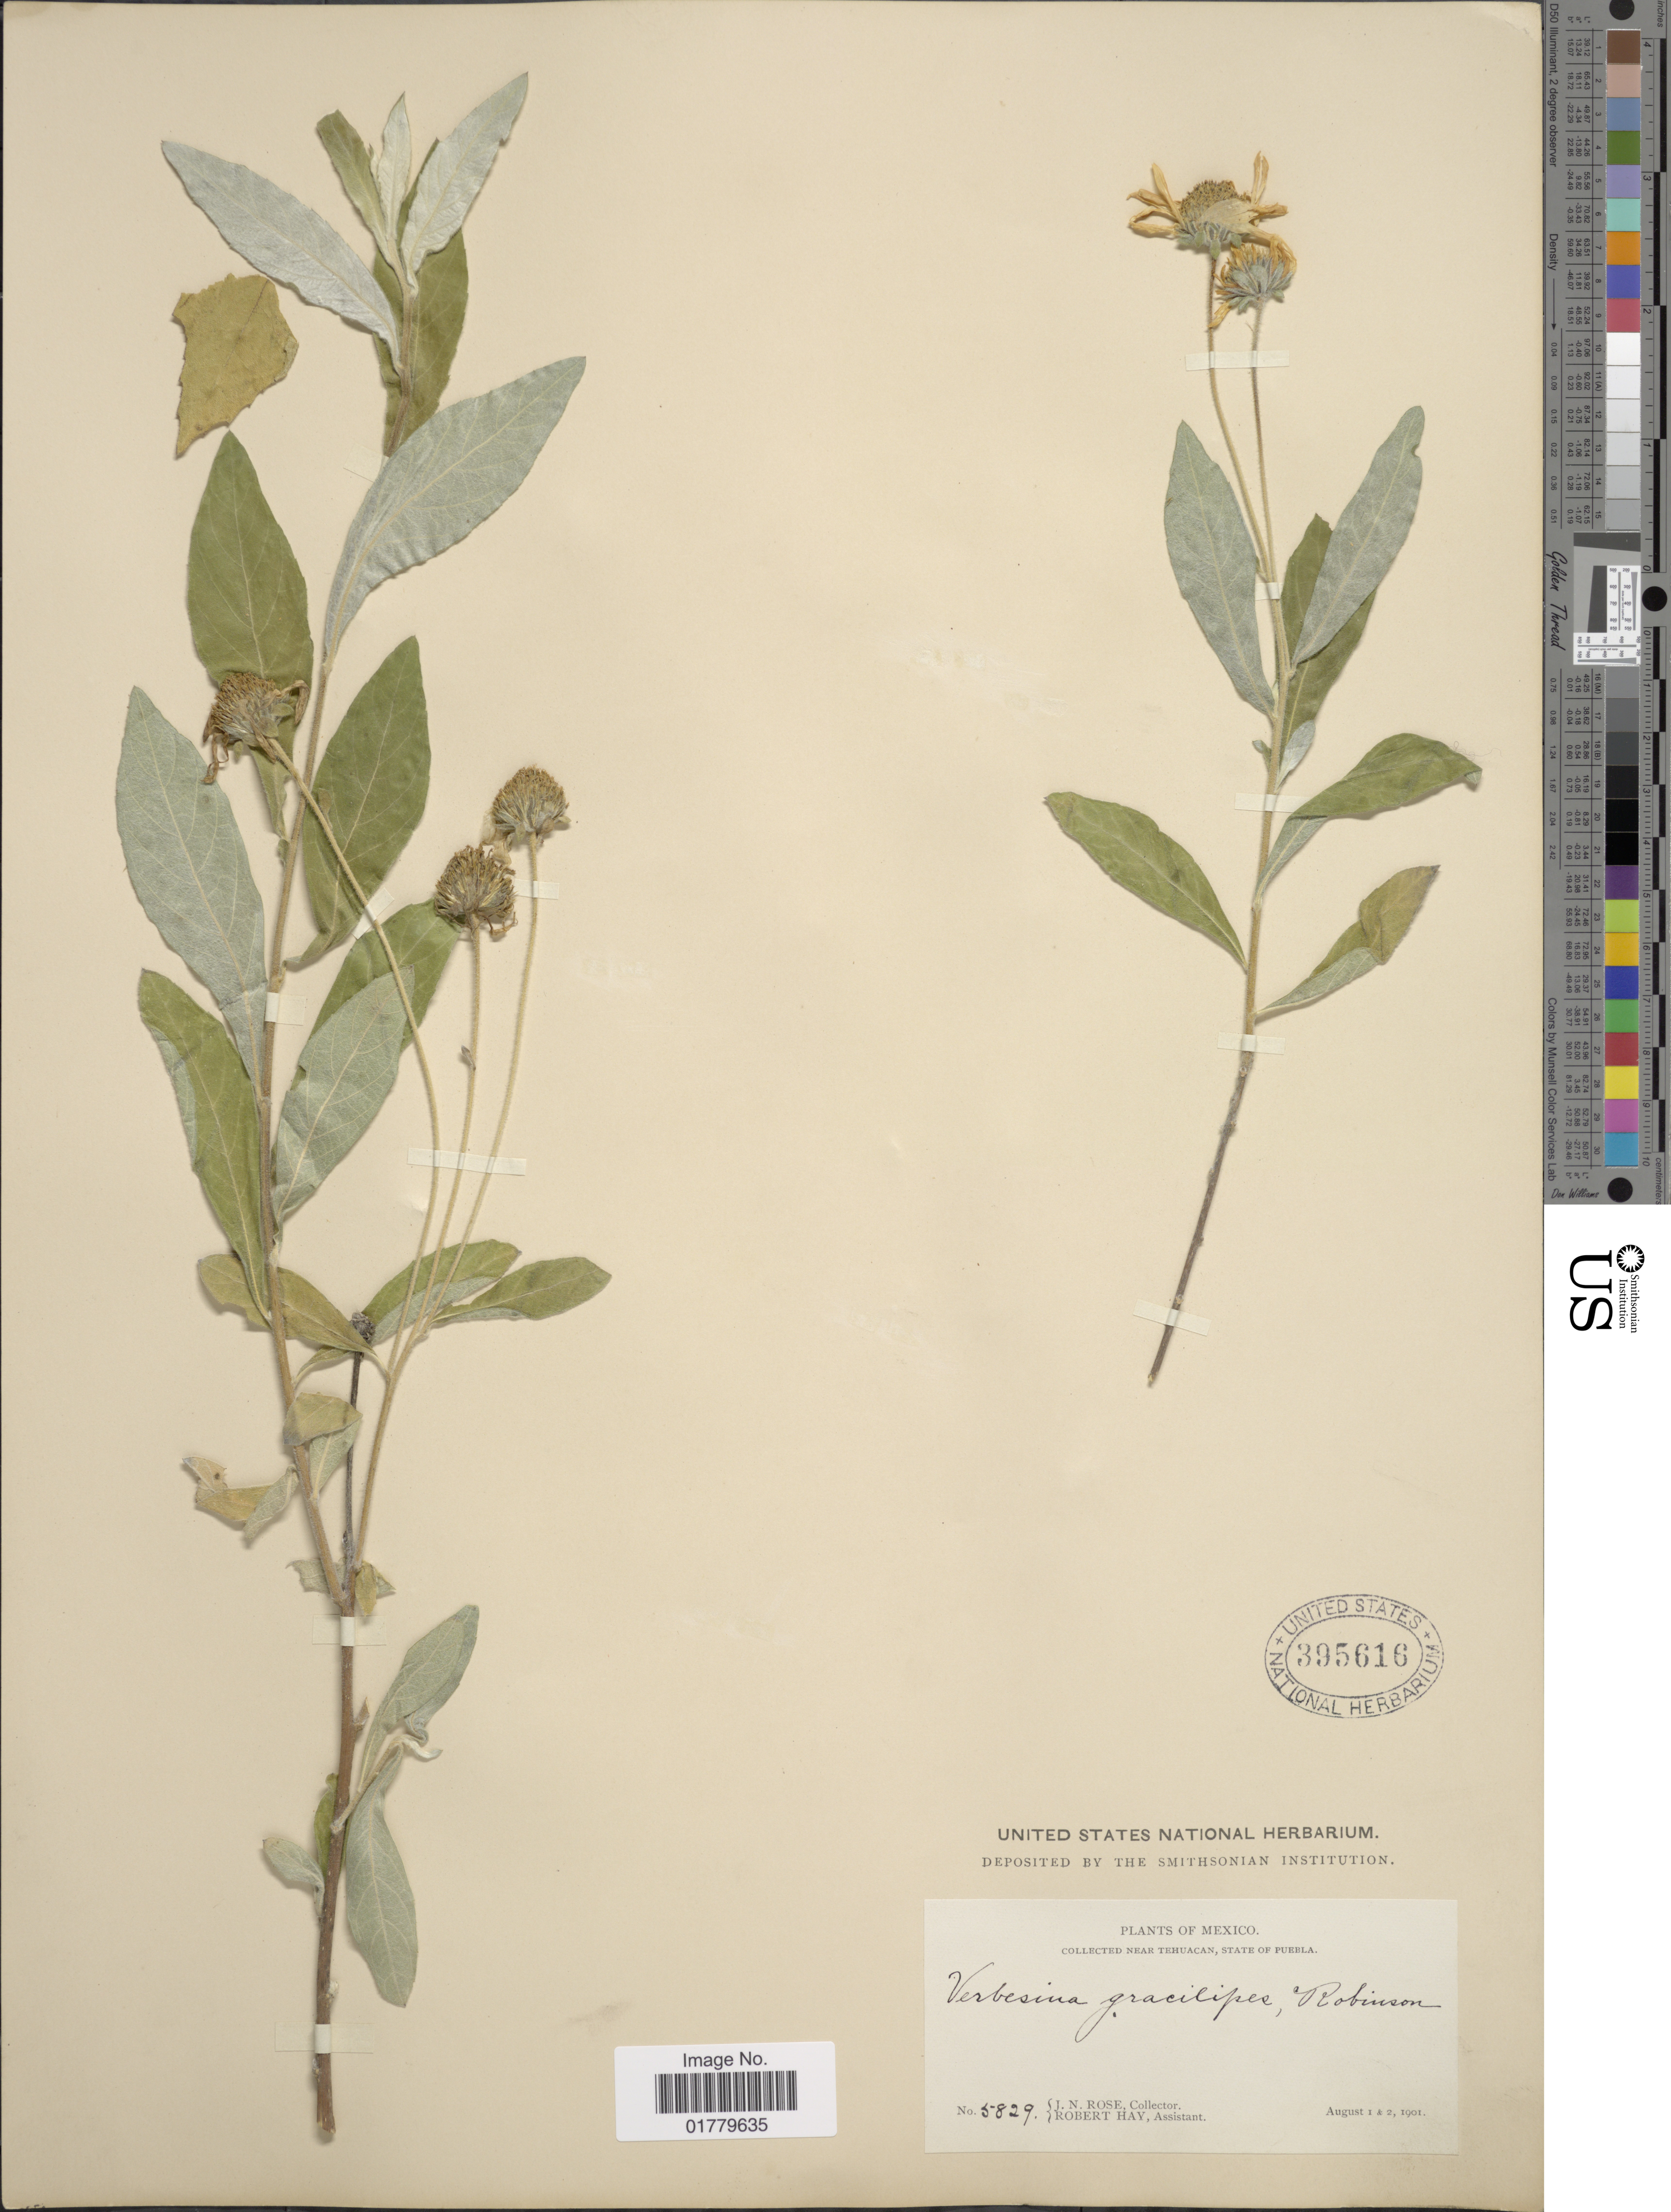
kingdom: Plantae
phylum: Tracheophyta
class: Magnoliopsida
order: Asterales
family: Asteraceae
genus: Verbesina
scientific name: Verbesina gracilipes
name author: B.L. Rob.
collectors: J. N. Rose & R. Hay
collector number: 5829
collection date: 1901-08-01/1901-08-02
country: Mexico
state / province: Puebla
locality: Near Tehuacan, State of Puebla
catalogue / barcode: US 395616